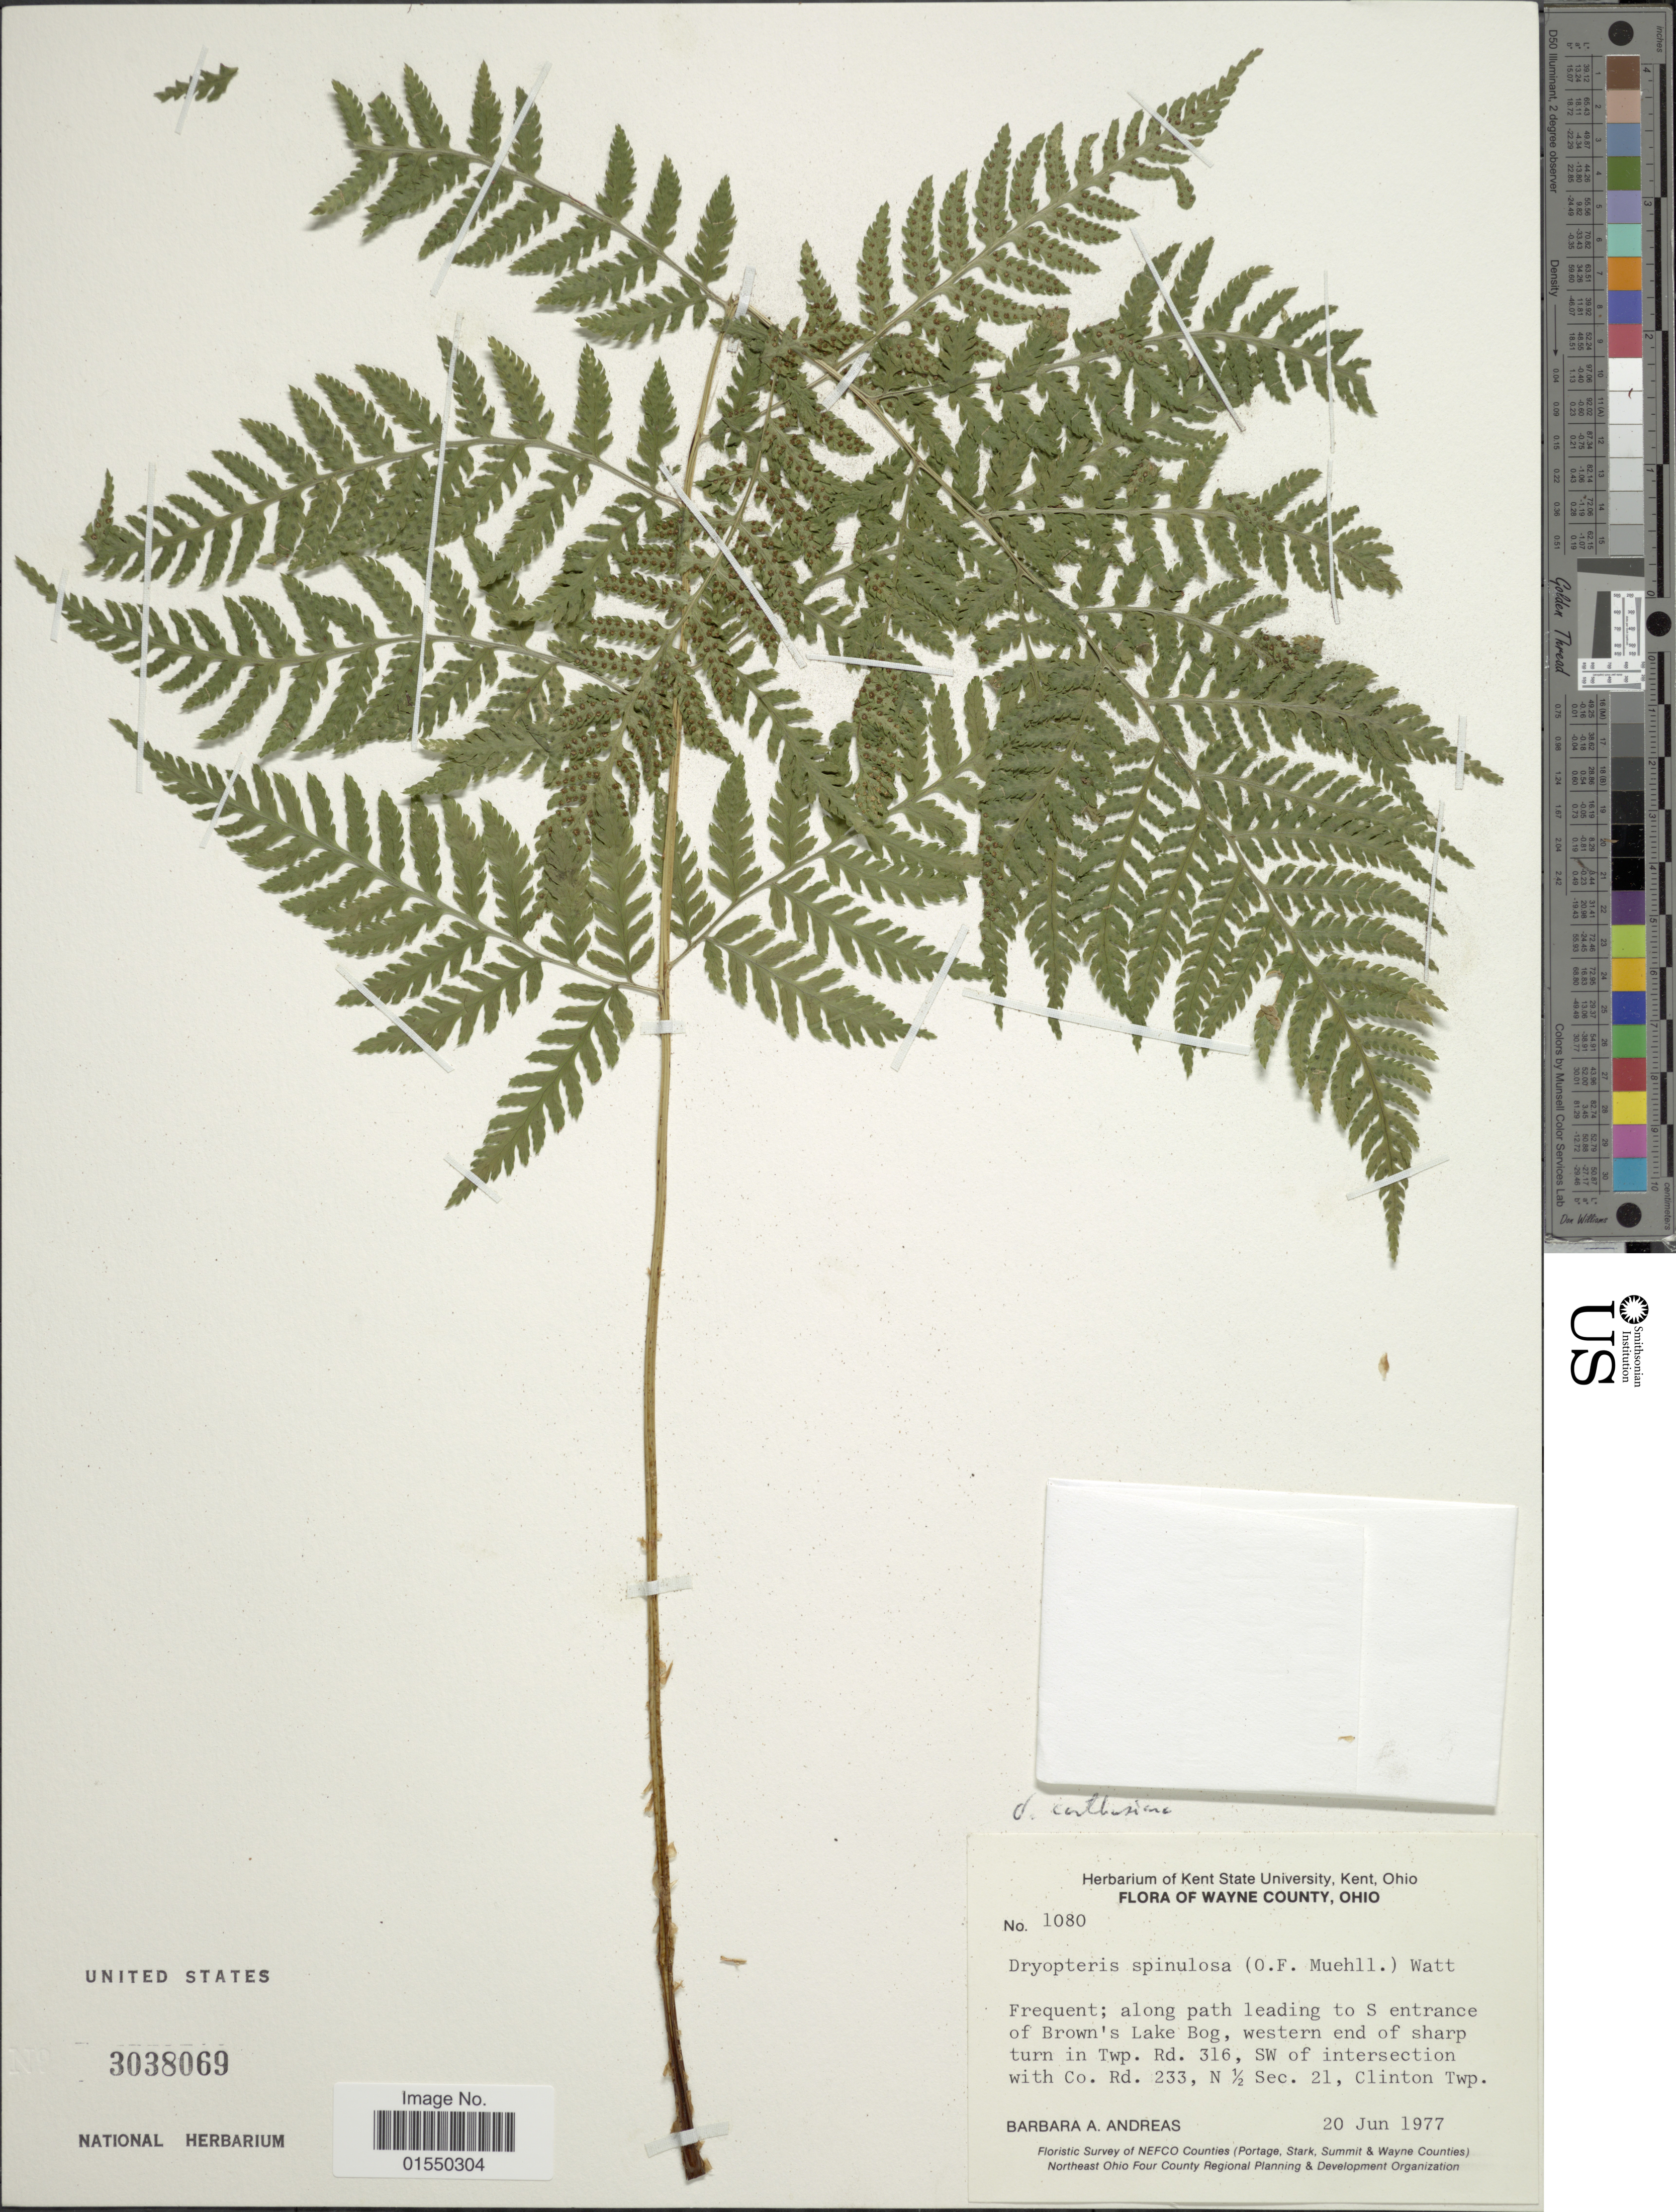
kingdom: Plantae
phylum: Tracheophyta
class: Polypodiopsida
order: Polypodiales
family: Dryopteridaceae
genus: Dryopteris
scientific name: Dryopteris carthusiana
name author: (Villars) H.P. Fuchs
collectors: B. A. Andreas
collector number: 1080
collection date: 1977-06-20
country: United States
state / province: Ohio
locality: Wayne County, along path leading to S entrance of Brown's Lake Bog, western end of sharp turn in Twp. Rd. 316, SW of intersection with Co. Rd. 233, N1/2 Sec. 21, Clinton Twp.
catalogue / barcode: US 3038069